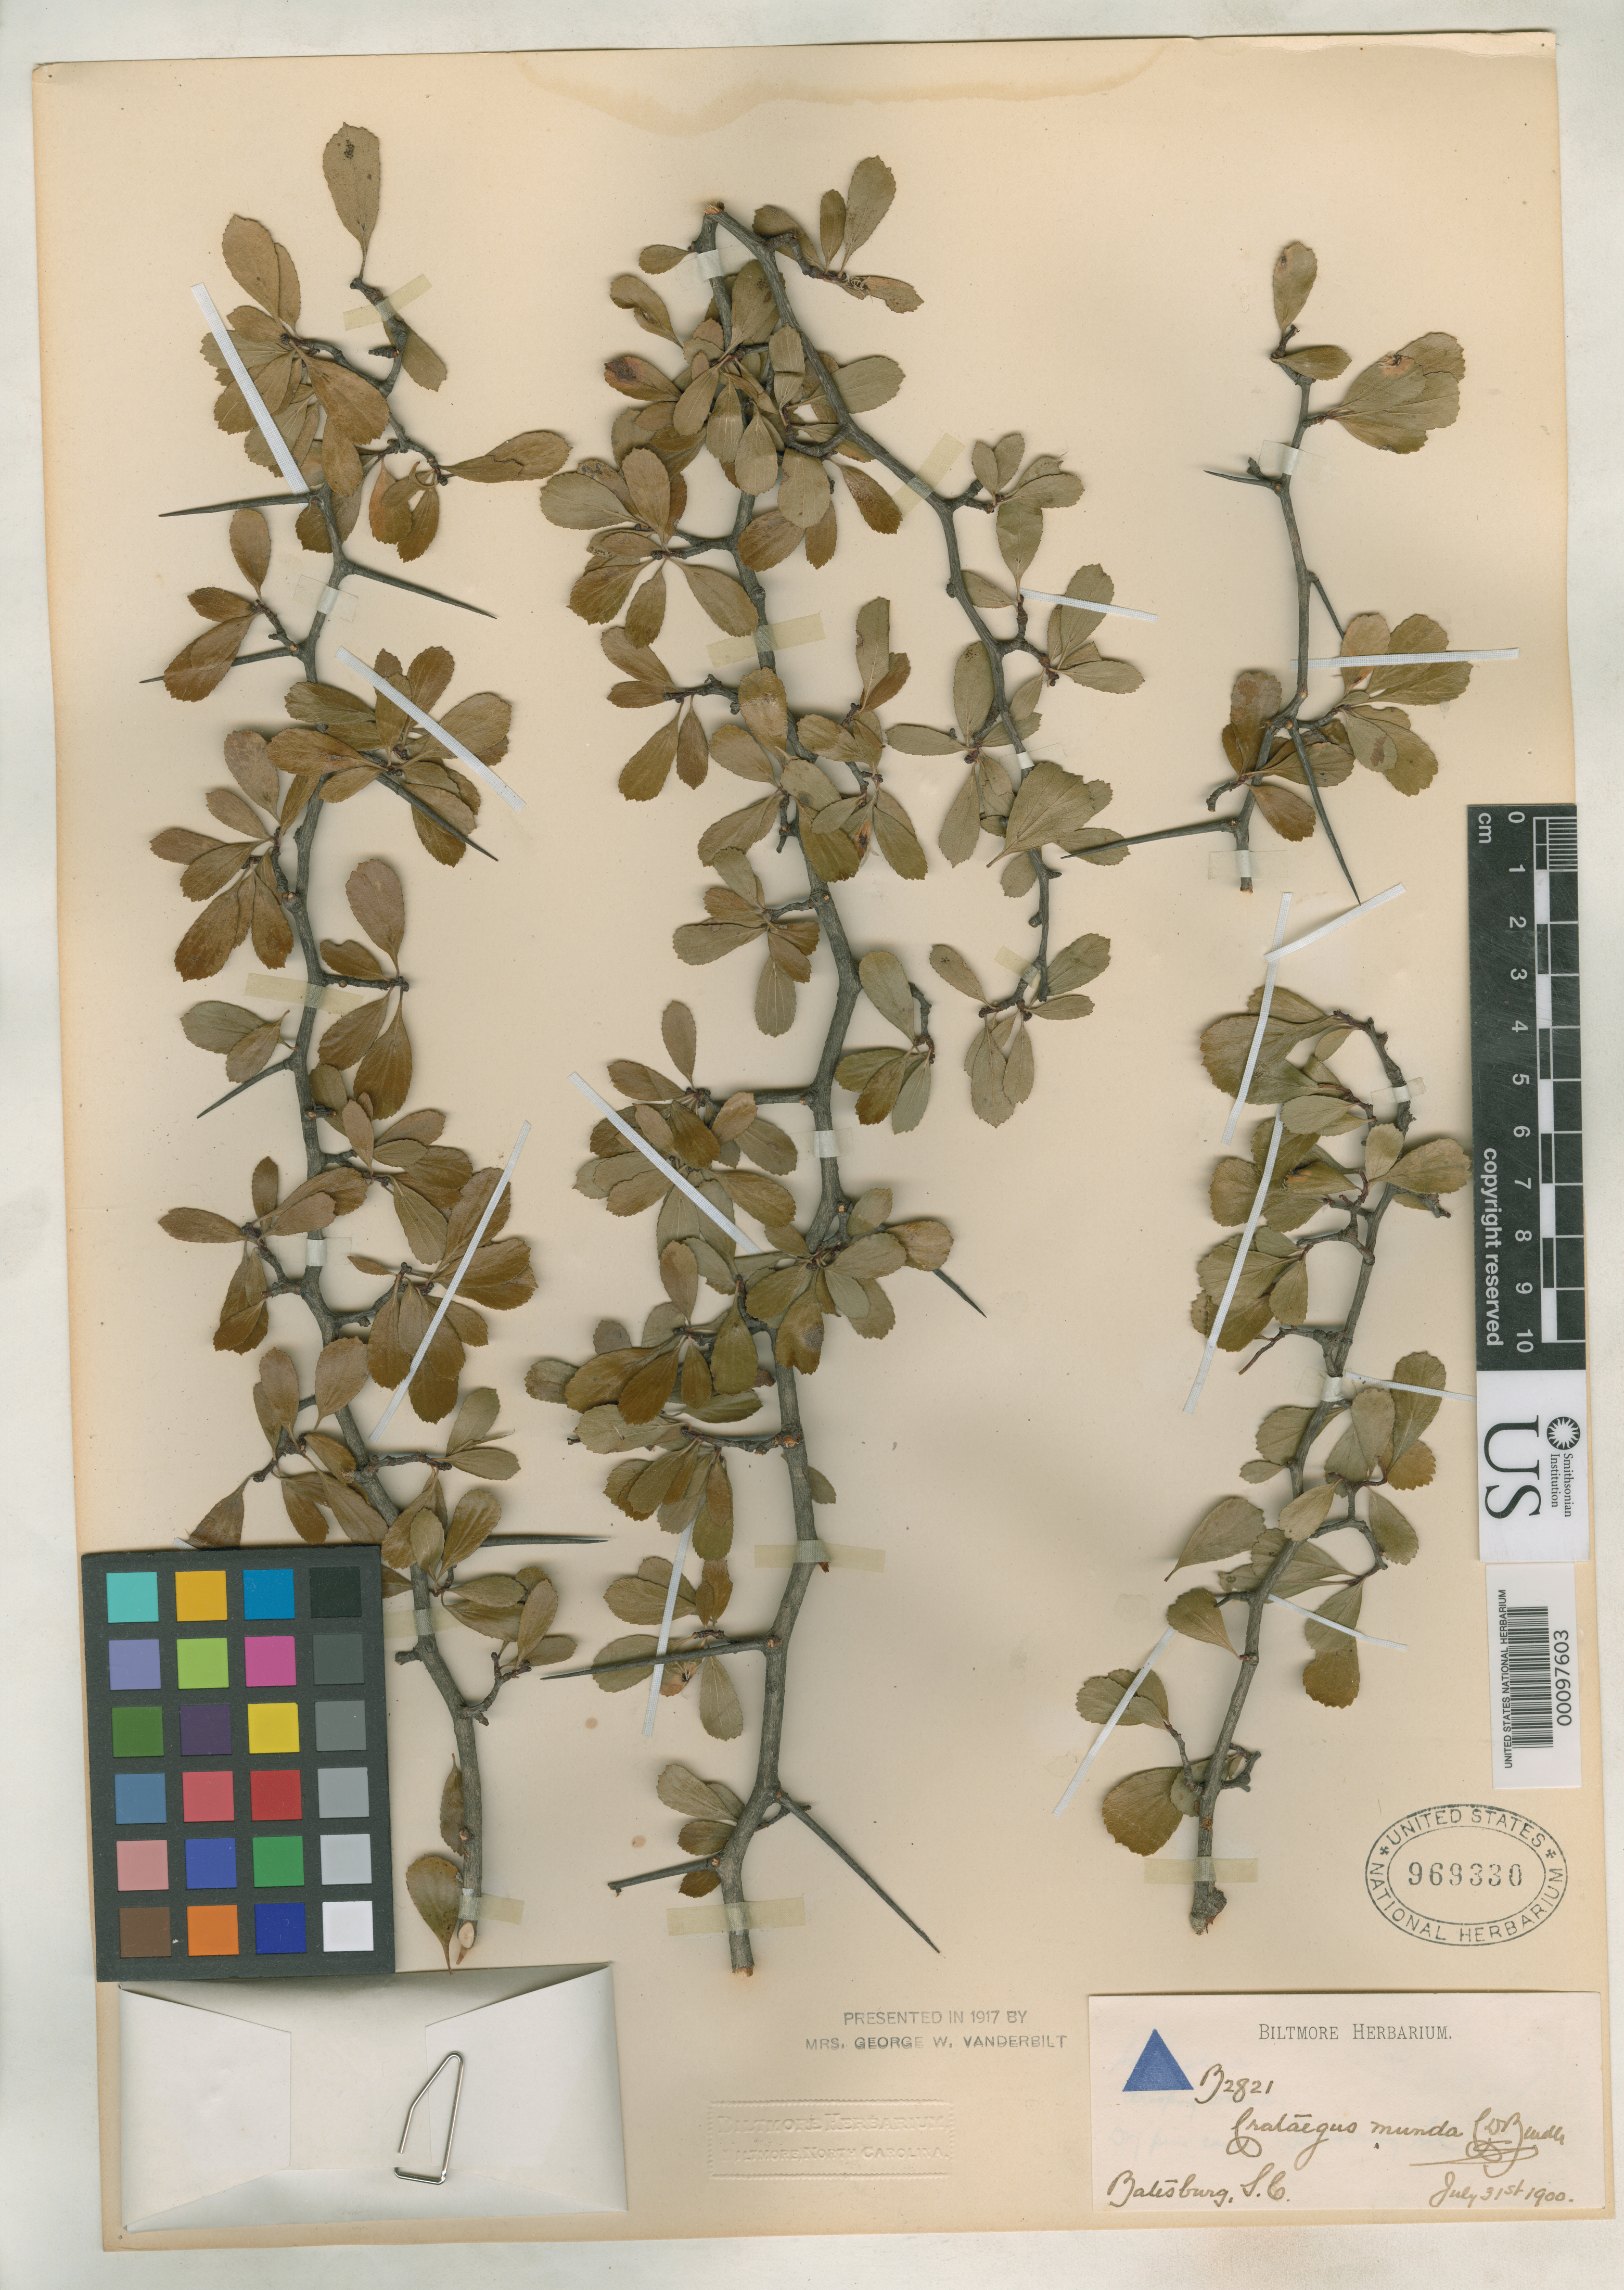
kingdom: Plantae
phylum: Tracheophyta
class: Magnoliopsida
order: Rosales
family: Rosaceae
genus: Crataegus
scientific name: Crataegus munda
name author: Beadle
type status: Holotype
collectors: C. Beadle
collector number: B 2821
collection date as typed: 31 Jul 1900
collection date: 1900-07-31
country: United States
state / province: South Carolina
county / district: Lexington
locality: Near Batesburg.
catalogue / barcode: US 969330